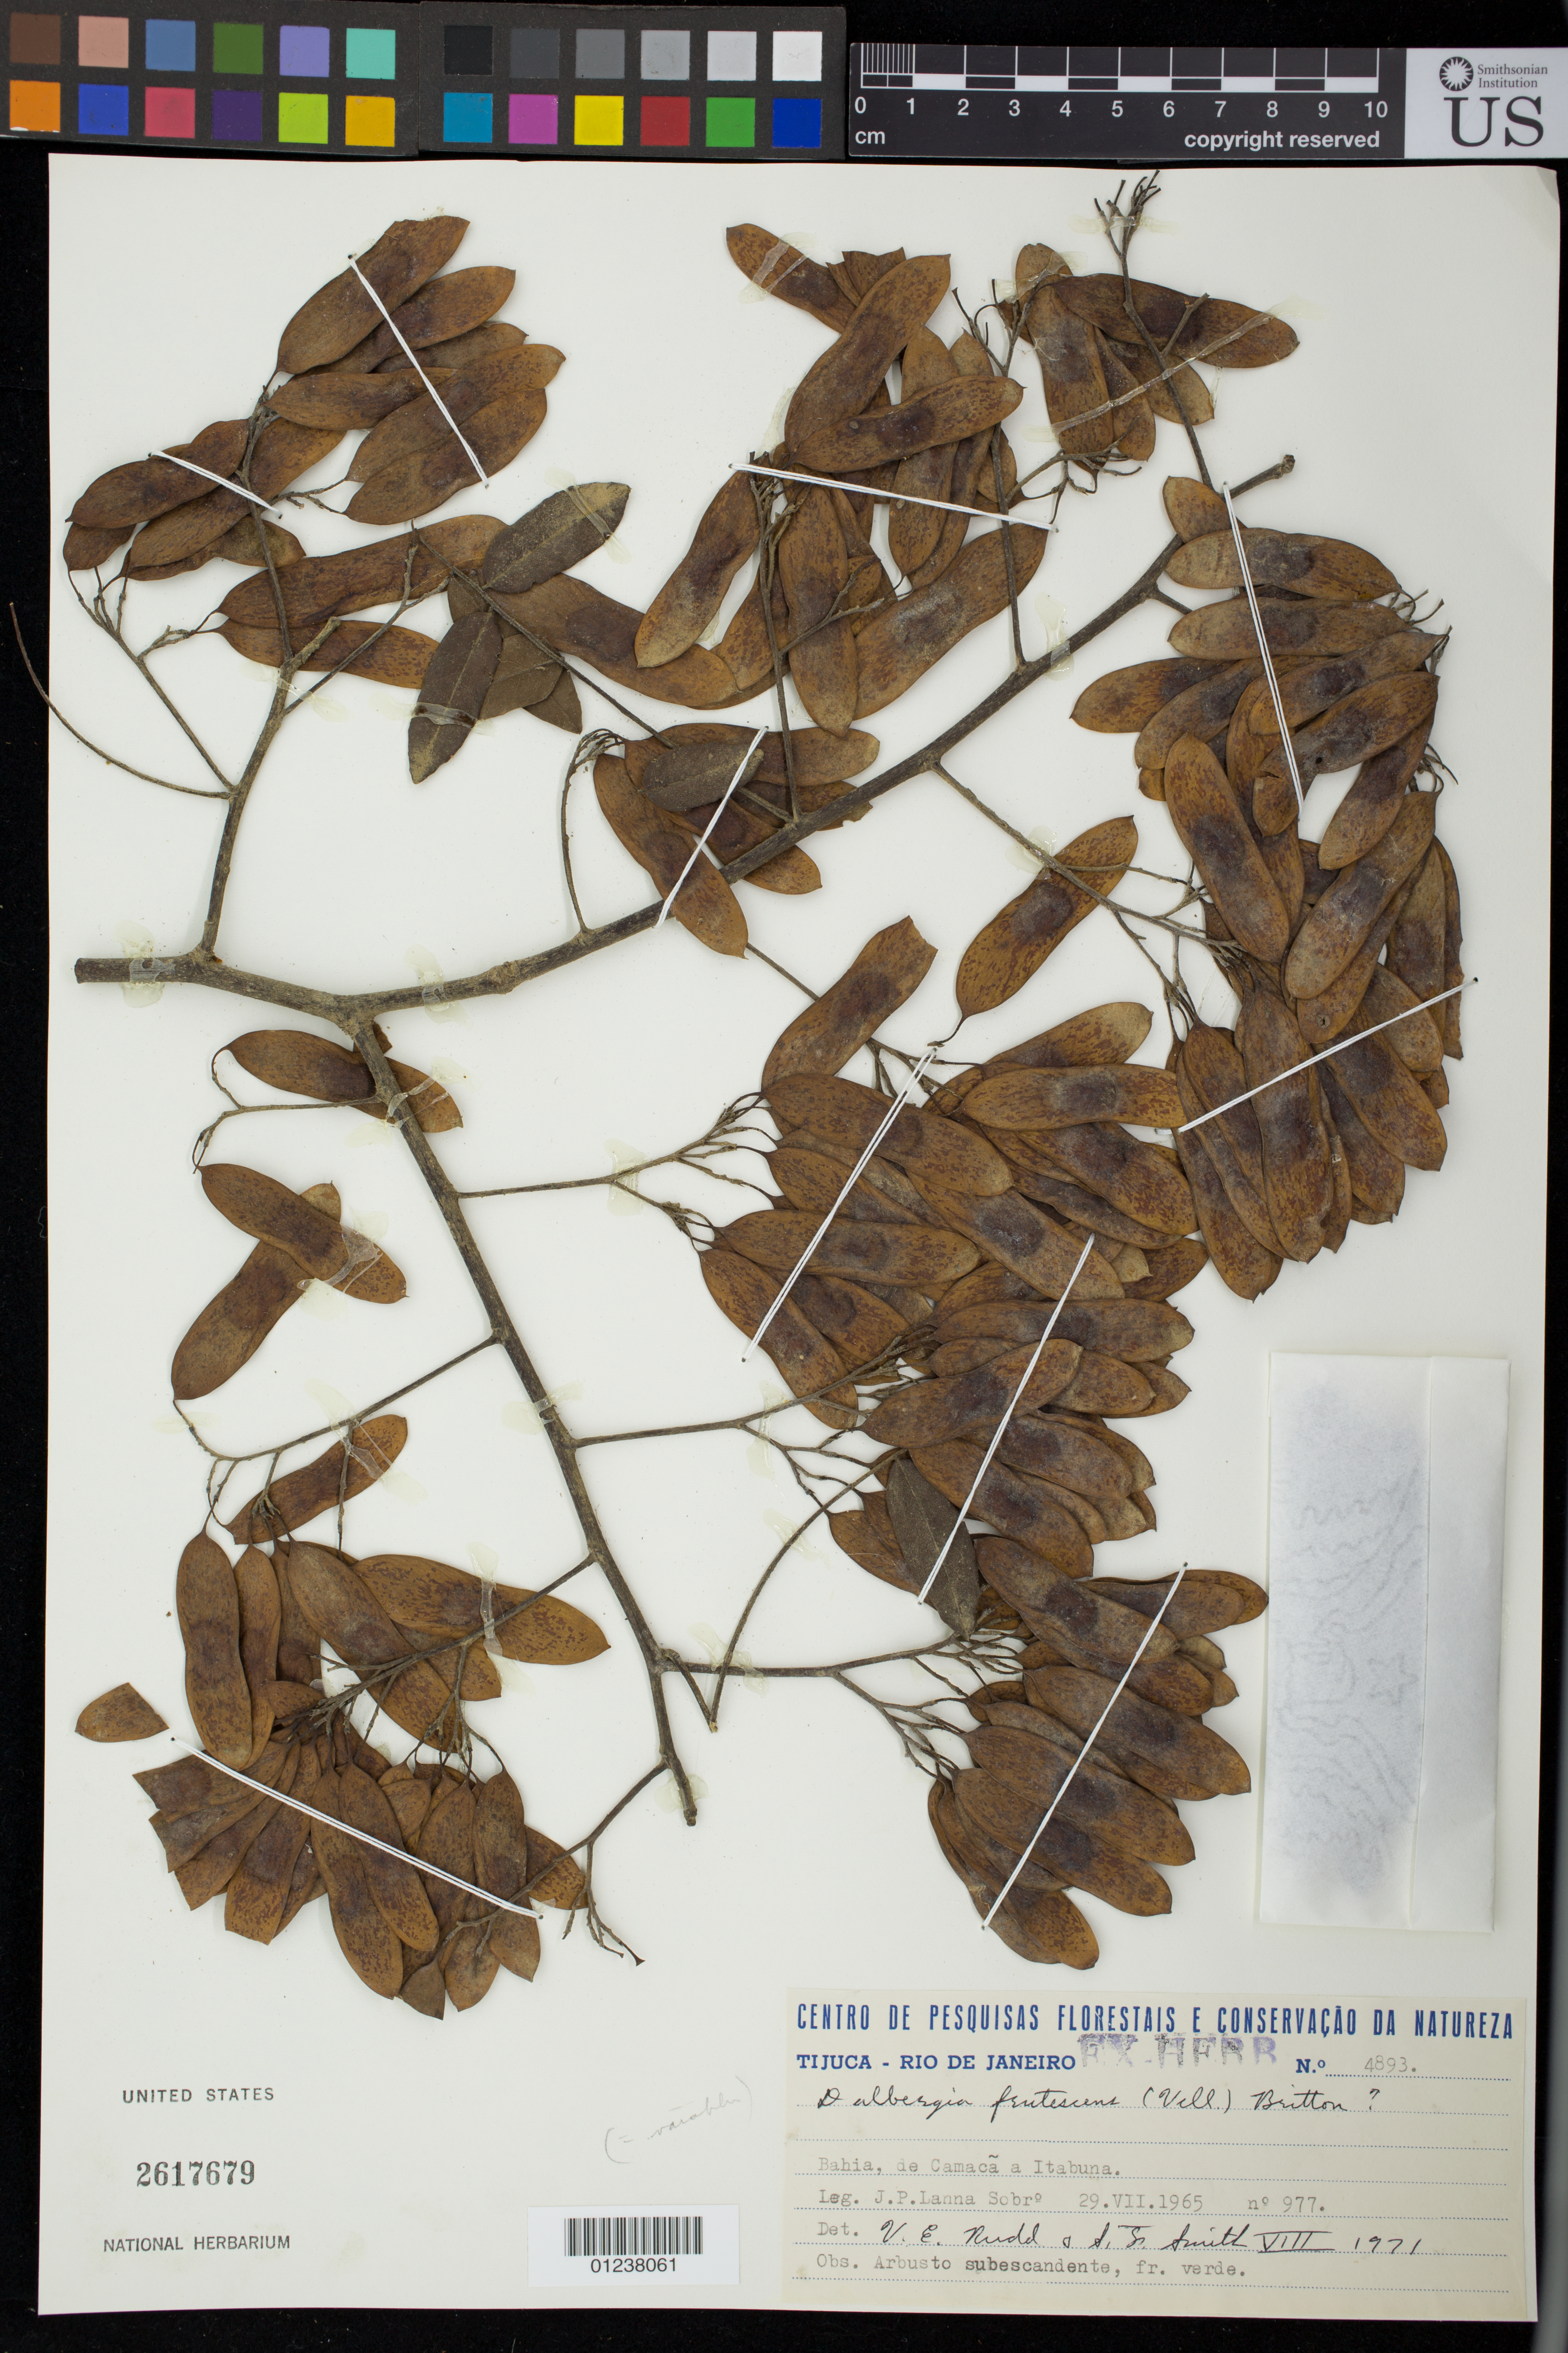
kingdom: Plantae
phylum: Tracheophyta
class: Magnoliopsida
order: Fabales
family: Fabaceae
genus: Dalbergia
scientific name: Dalbergia frutescens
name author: (Vell.) Britton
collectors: J. Lanna Sobro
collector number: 977 / 4893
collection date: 1965-07-29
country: Brazil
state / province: Bahia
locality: de Camaça a Itabuna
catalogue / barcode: US 2617679